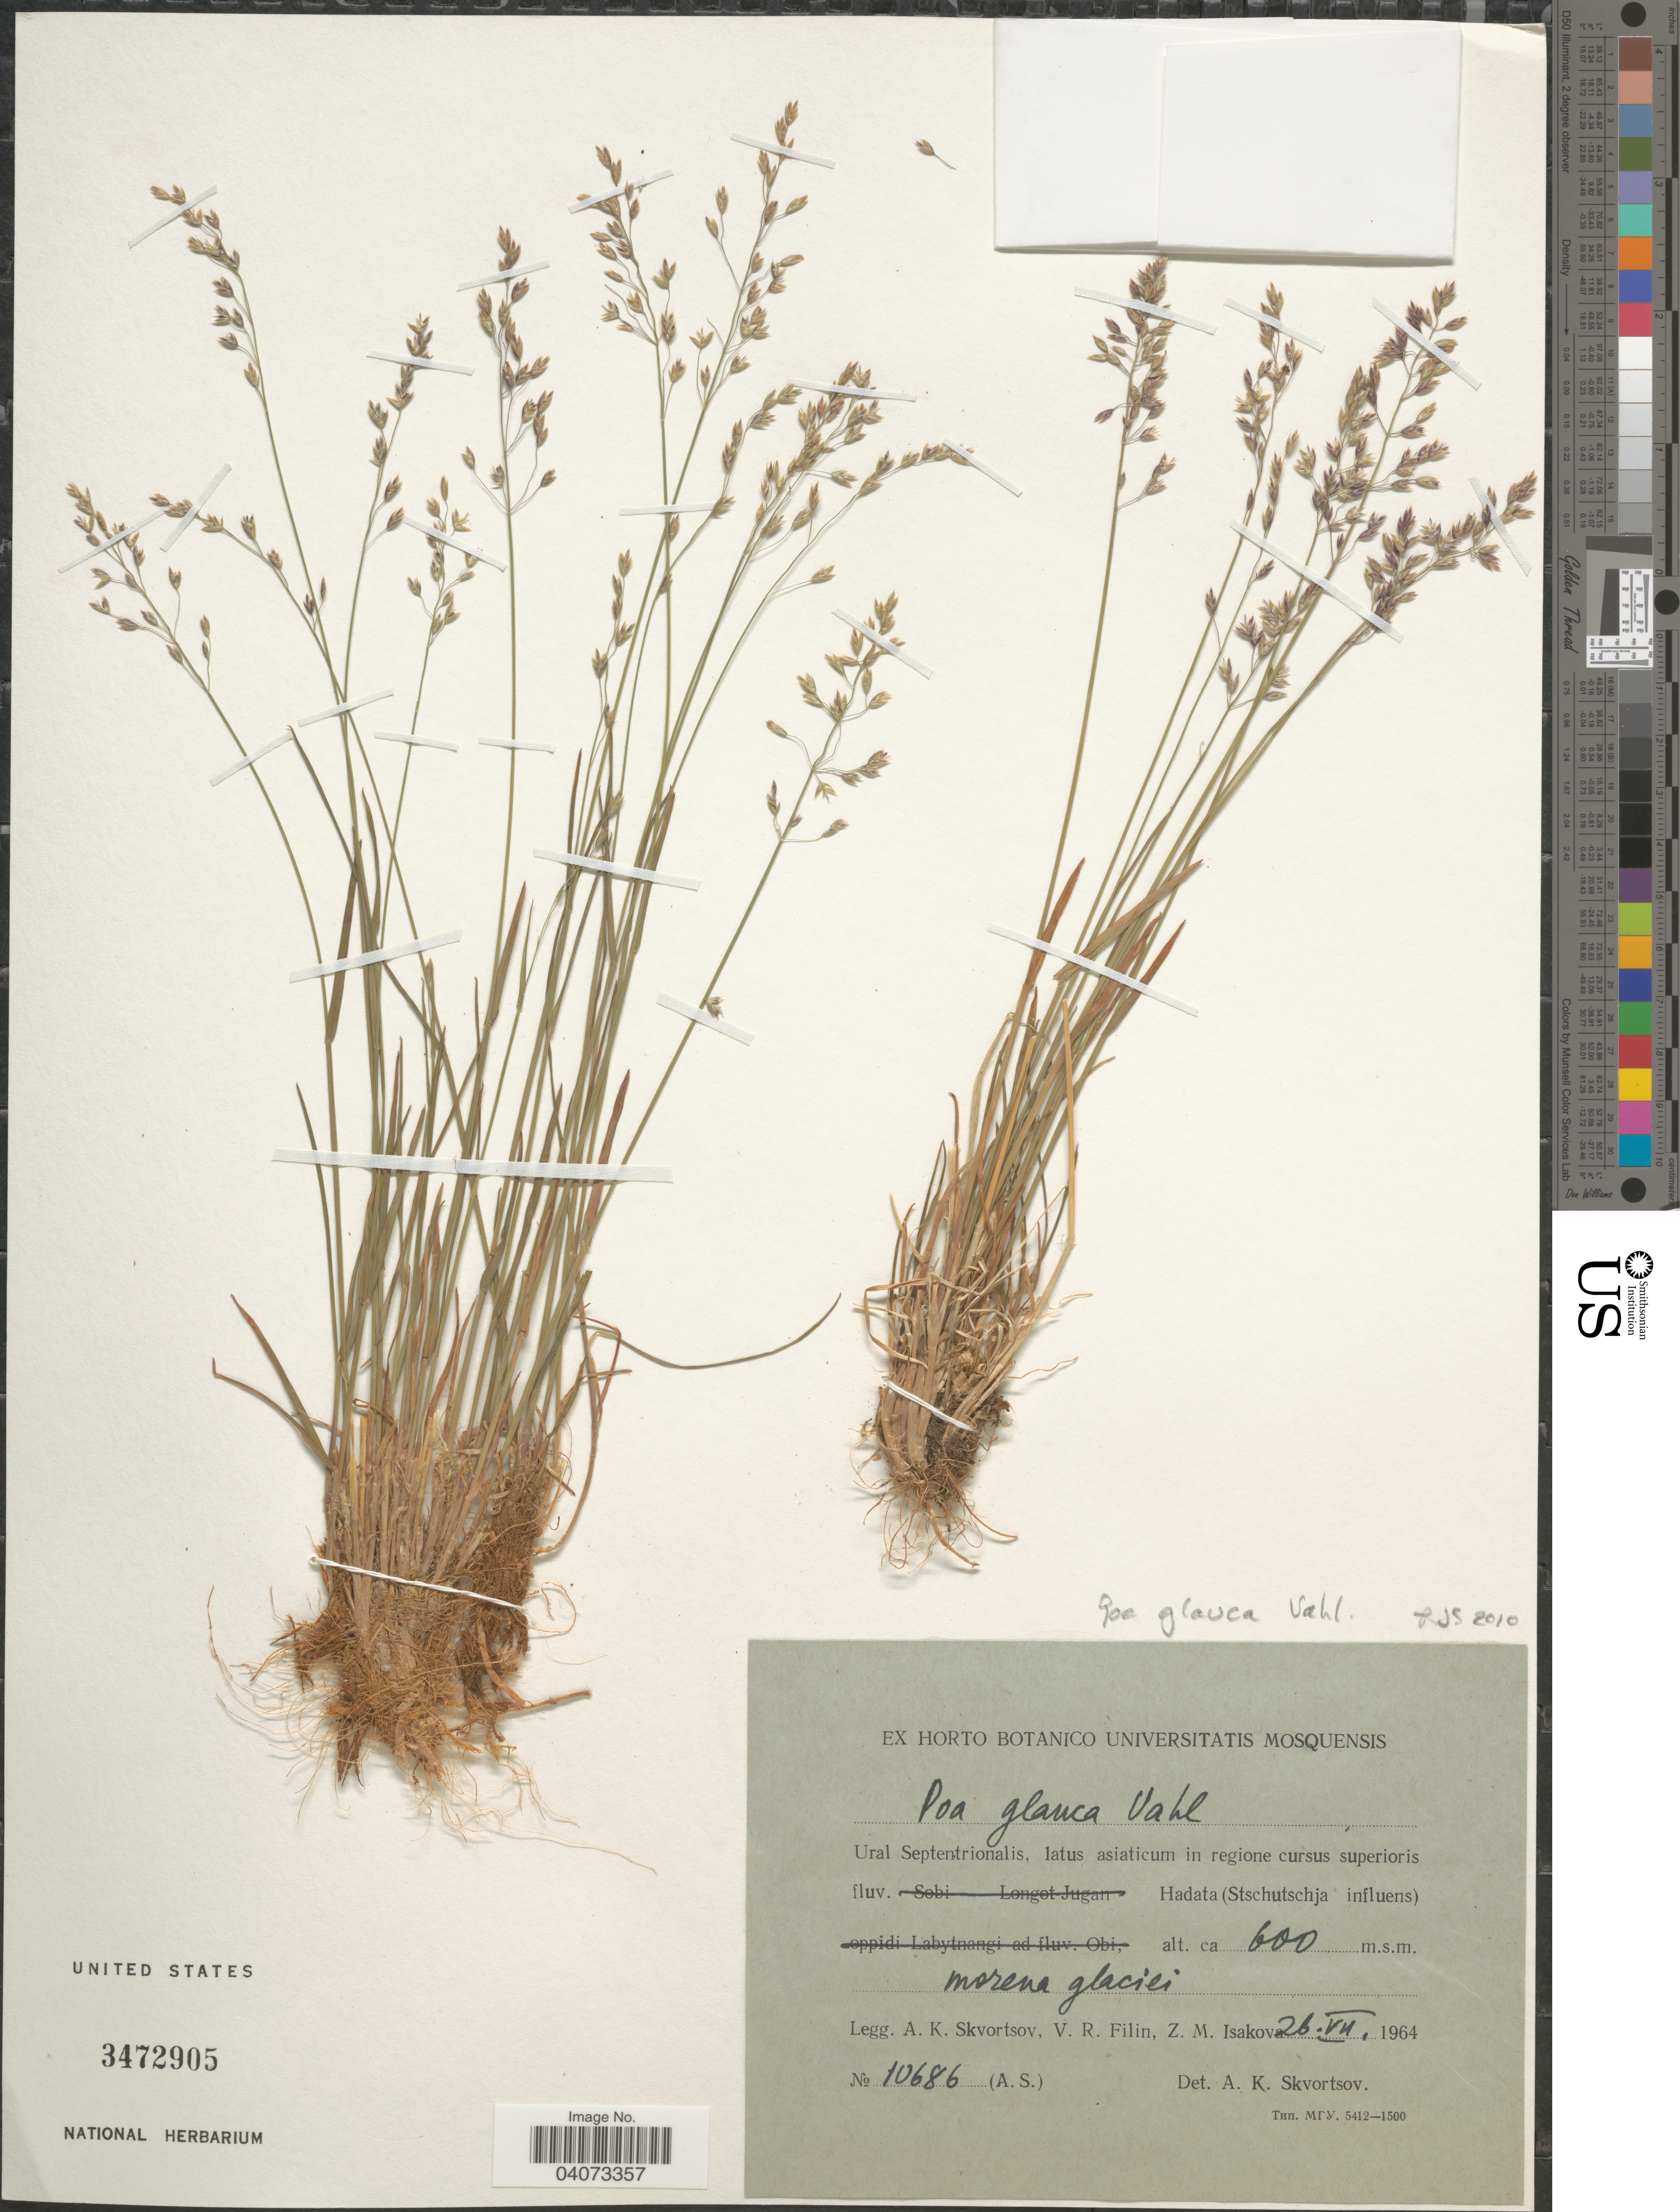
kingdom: Plantae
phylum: Tracheophyta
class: Liliopsida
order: Poales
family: Poaceae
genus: Poa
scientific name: Poa glauca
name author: Vahl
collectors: A. K. Skvortsov, V. Filin & Z. Isakova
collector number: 10686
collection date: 1964-07-26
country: Russian Federation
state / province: Yamalo-Nenets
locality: Ural Septentrionalis, latus asiaticum in regione cursus superioris fluv. Hadata (Stschutschja influens).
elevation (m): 600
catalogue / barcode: US 3472905